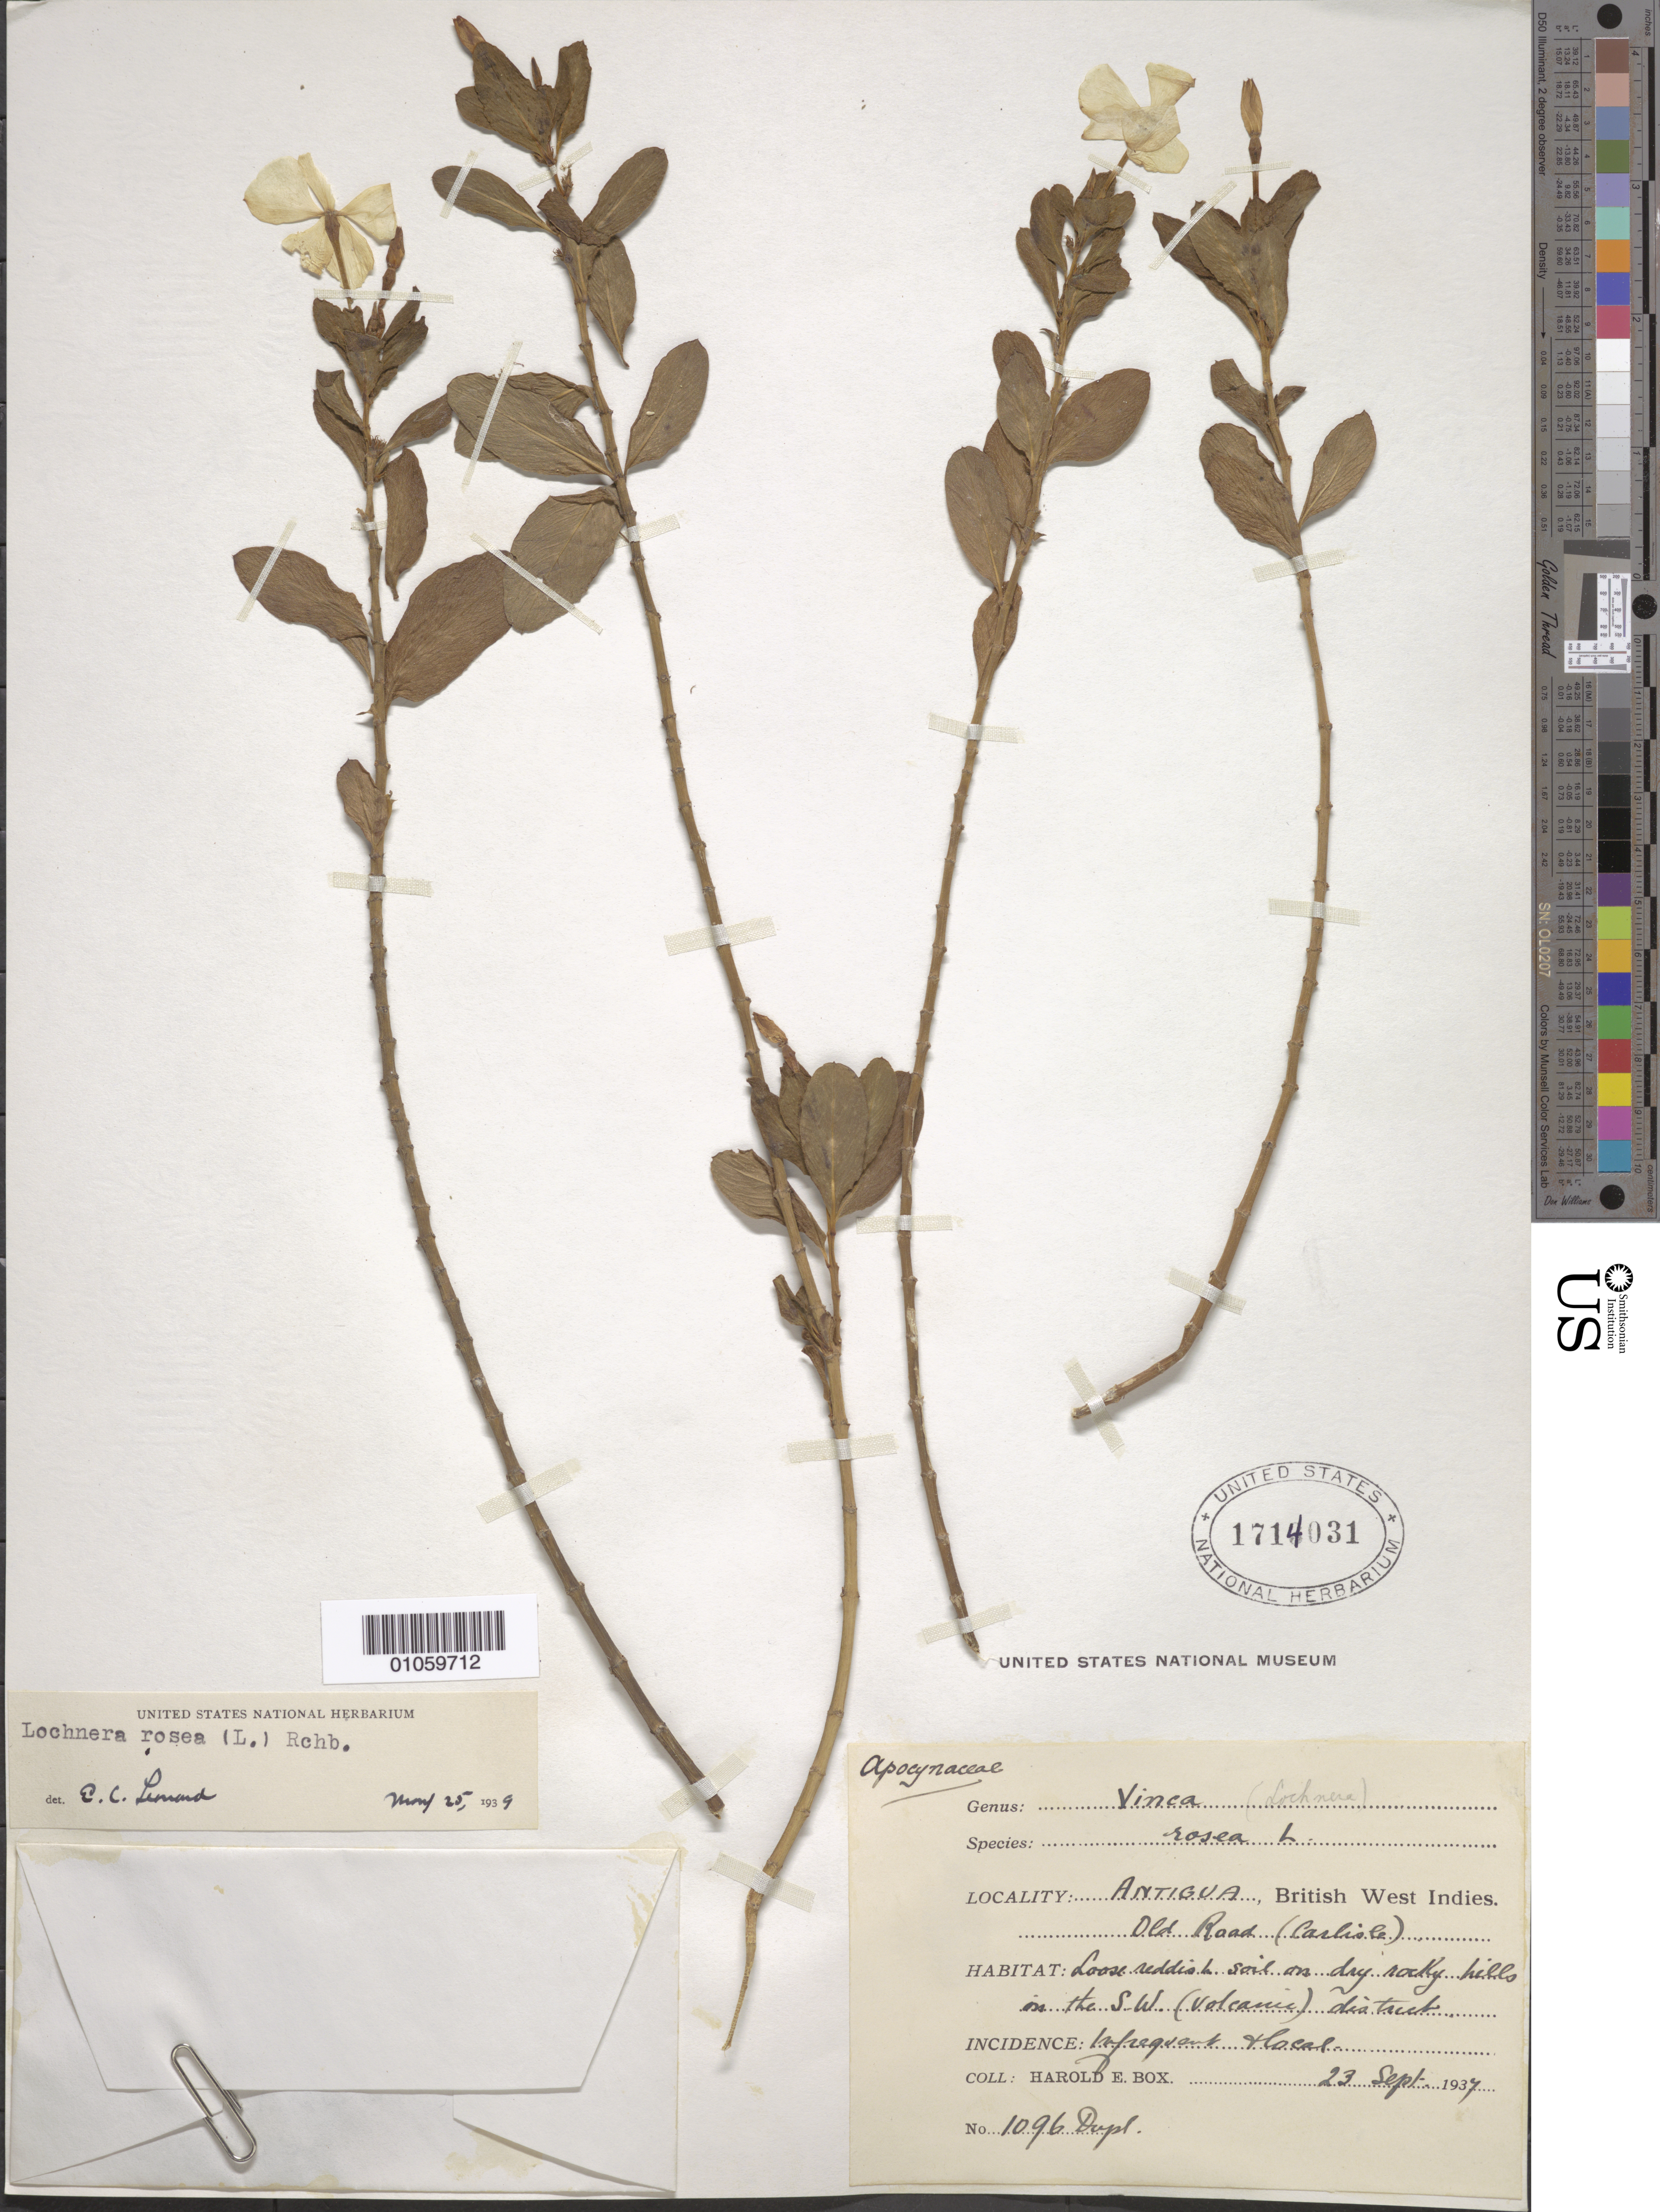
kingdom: Plantae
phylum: Tracheophyta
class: Magnoliopsida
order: Gentianales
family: Apocynaceae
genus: Lochnera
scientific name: Lochnera rosea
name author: (L.) Rchb. ex Endl.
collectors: H. E. Box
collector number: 1096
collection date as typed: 23 Sep 1937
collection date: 1937-09-23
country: Antigua and Barbuda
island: Antigua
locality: Old Road (Carlisle); S.W. (volcanic) district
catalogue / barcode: US 1714031